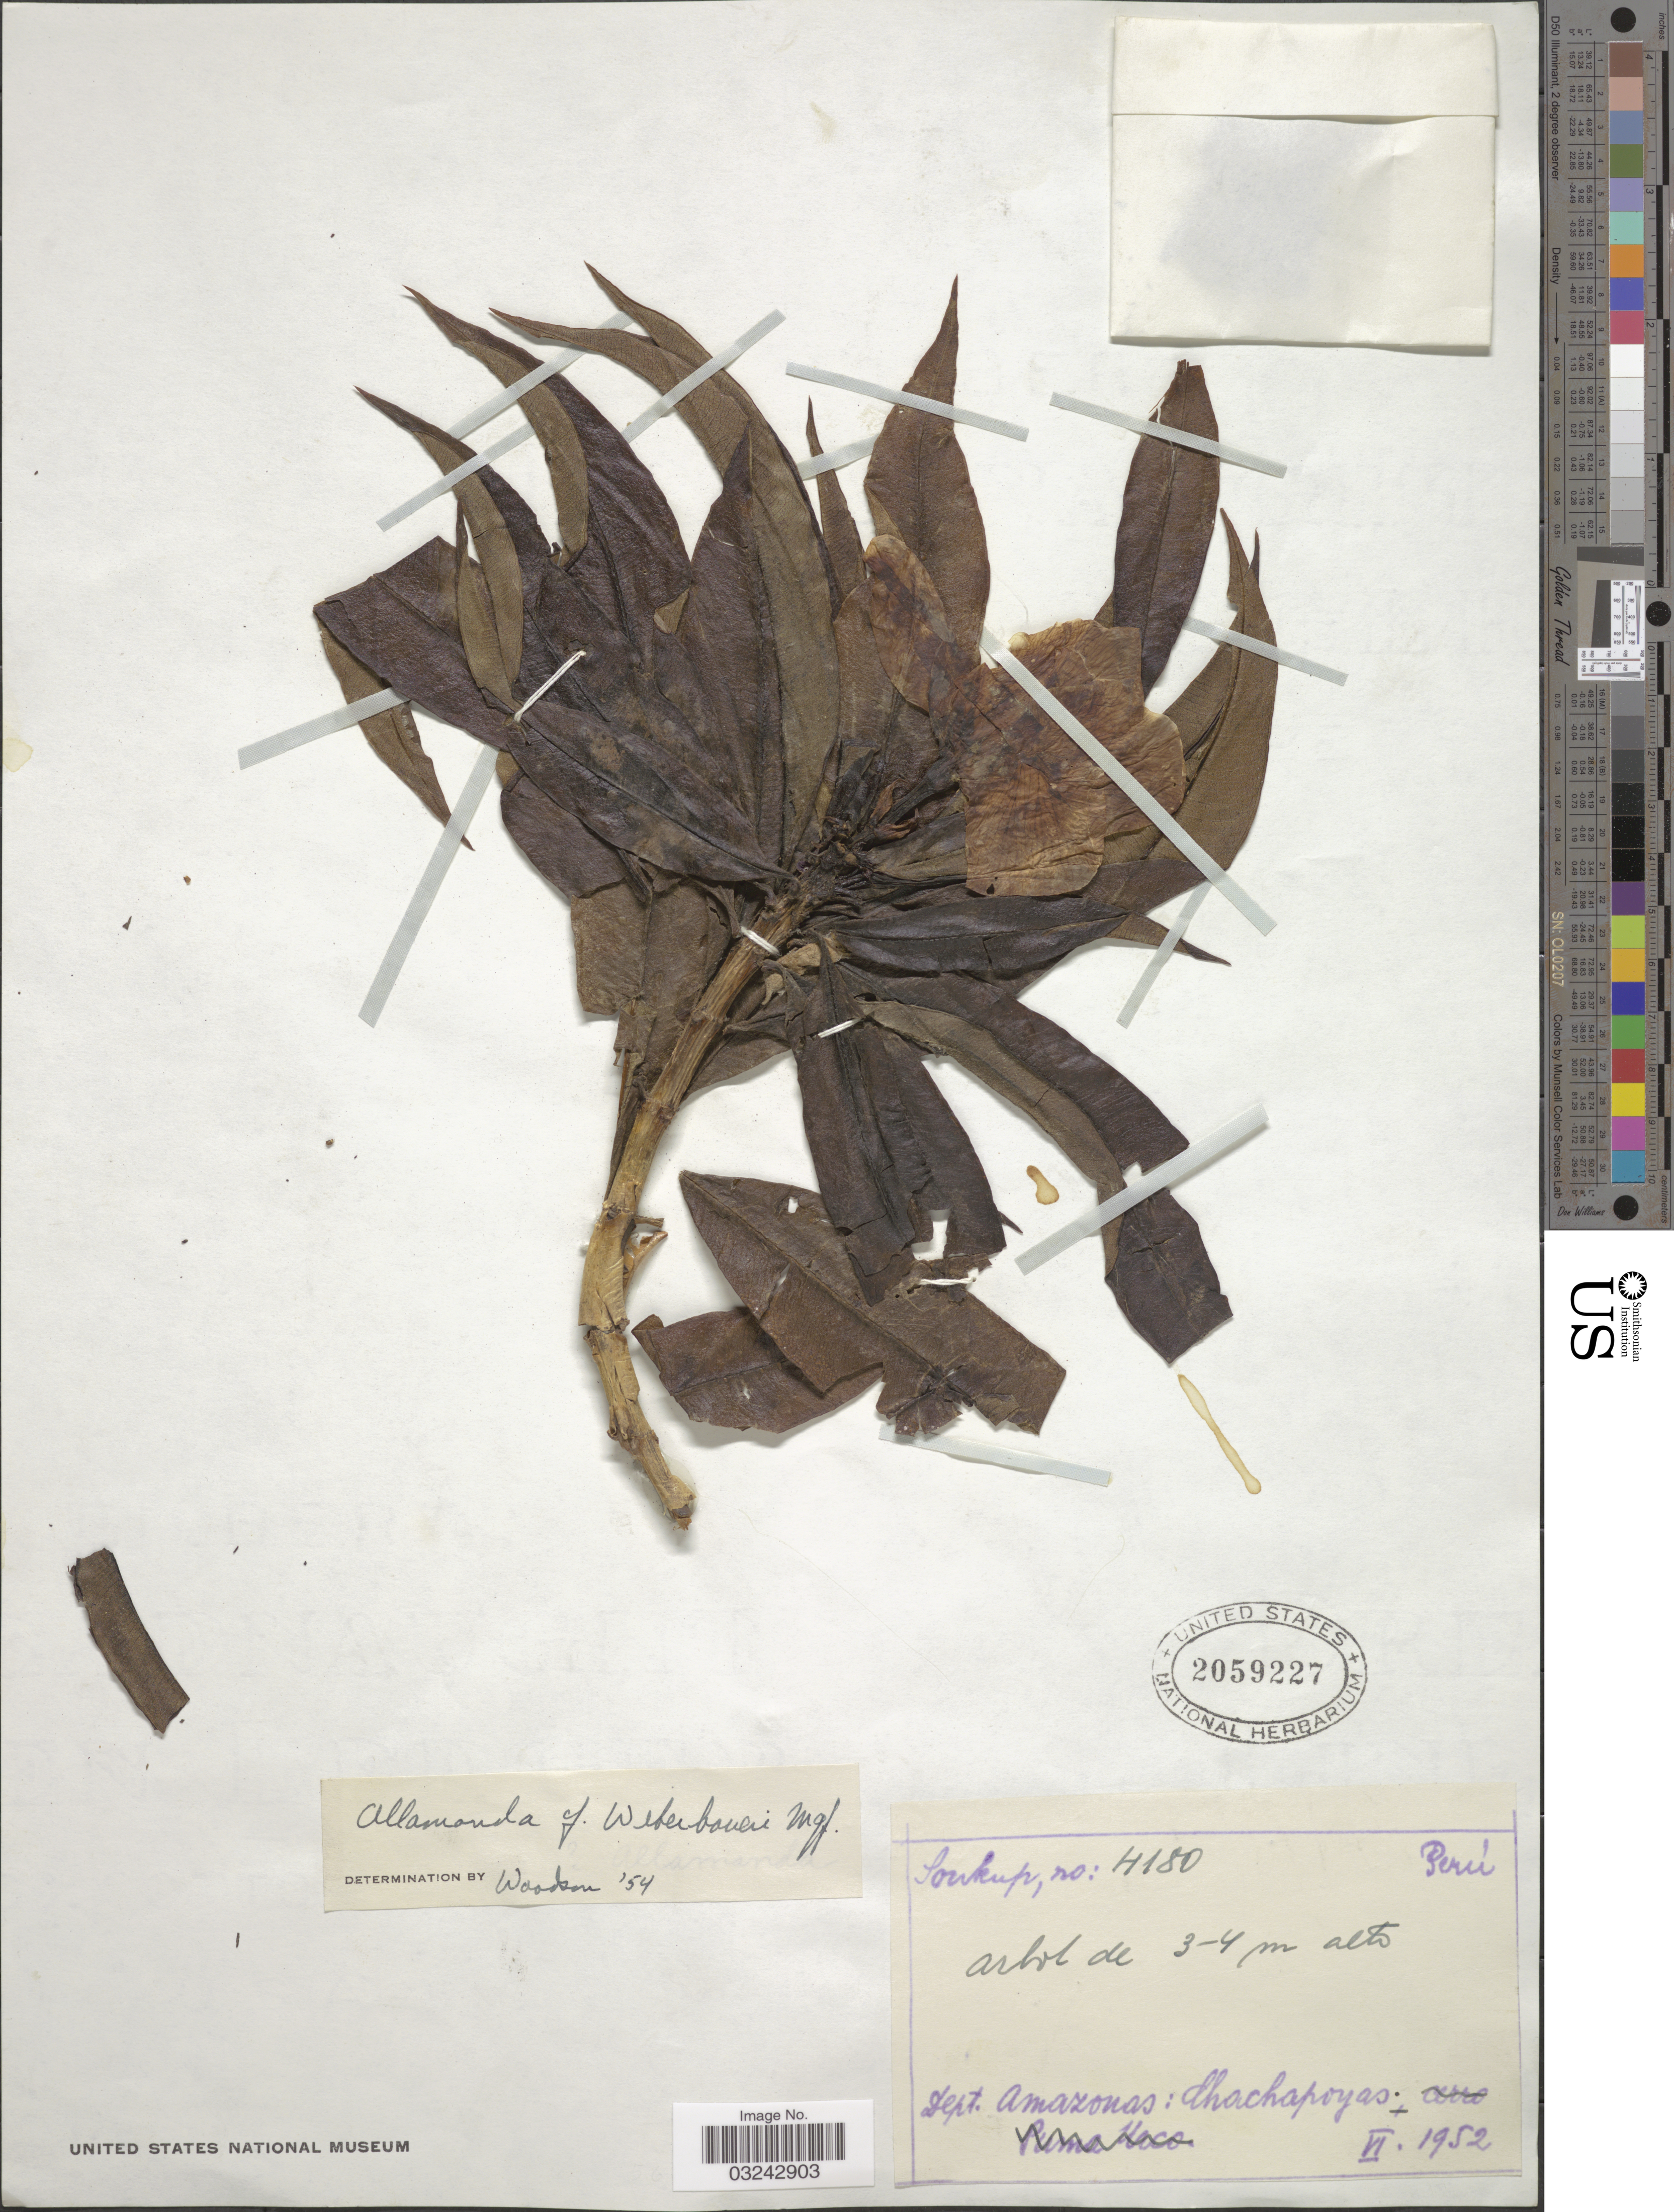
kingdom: Plantae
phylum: Tracheophyta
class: Magnoliopsida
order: Gentianales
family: Apocynaceae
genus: Allamanda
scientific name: Allamanda weberbaueri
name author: Markgr.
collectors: Soukop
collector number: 4180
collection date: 1952-06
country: Peru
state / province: Amazonas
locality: Dept. Amazonas: Chachapoyas.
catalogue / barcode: US 2059227